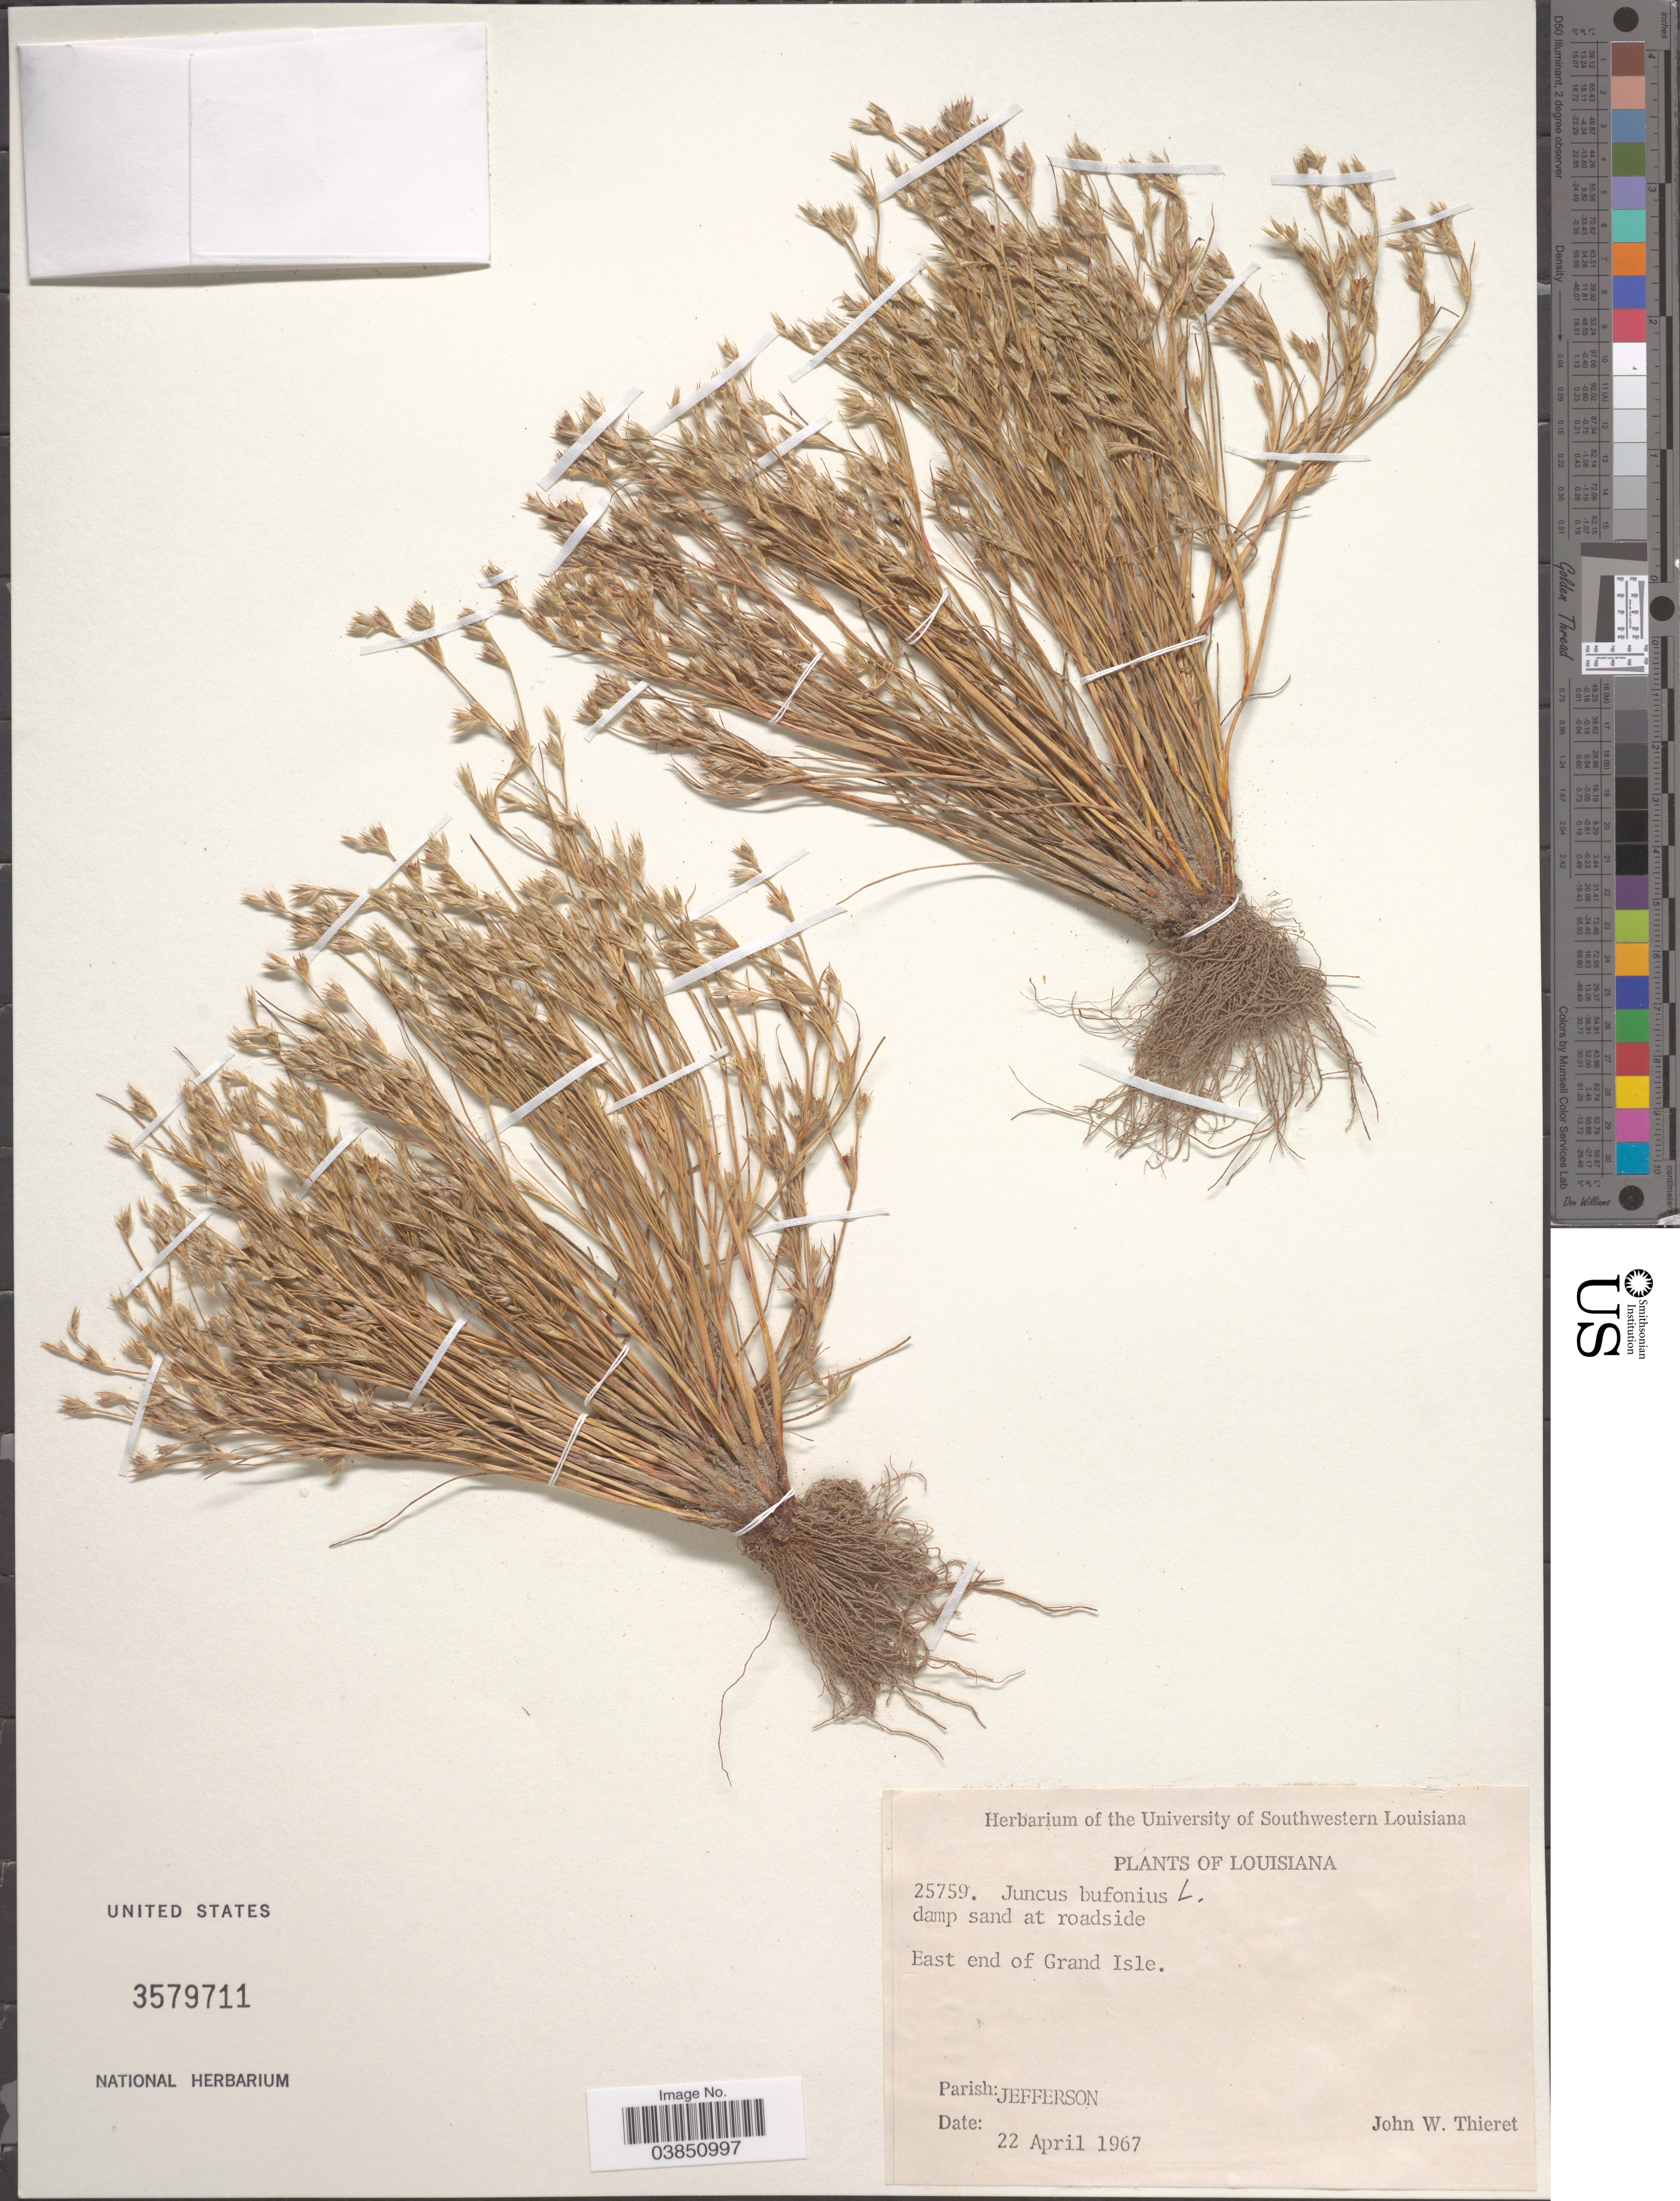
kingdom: Plantae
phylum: Tracheophyta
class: Liliopsida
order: Poales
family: Juncaceae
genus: Juncus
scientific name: Juncus bufonius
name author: L.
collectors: J. W. Thieret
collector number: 25759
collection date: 1967-04-22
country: United States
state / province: Louisiana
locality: East end of Grand Isle. Parish: Jefferson.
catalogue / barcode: US 3579711